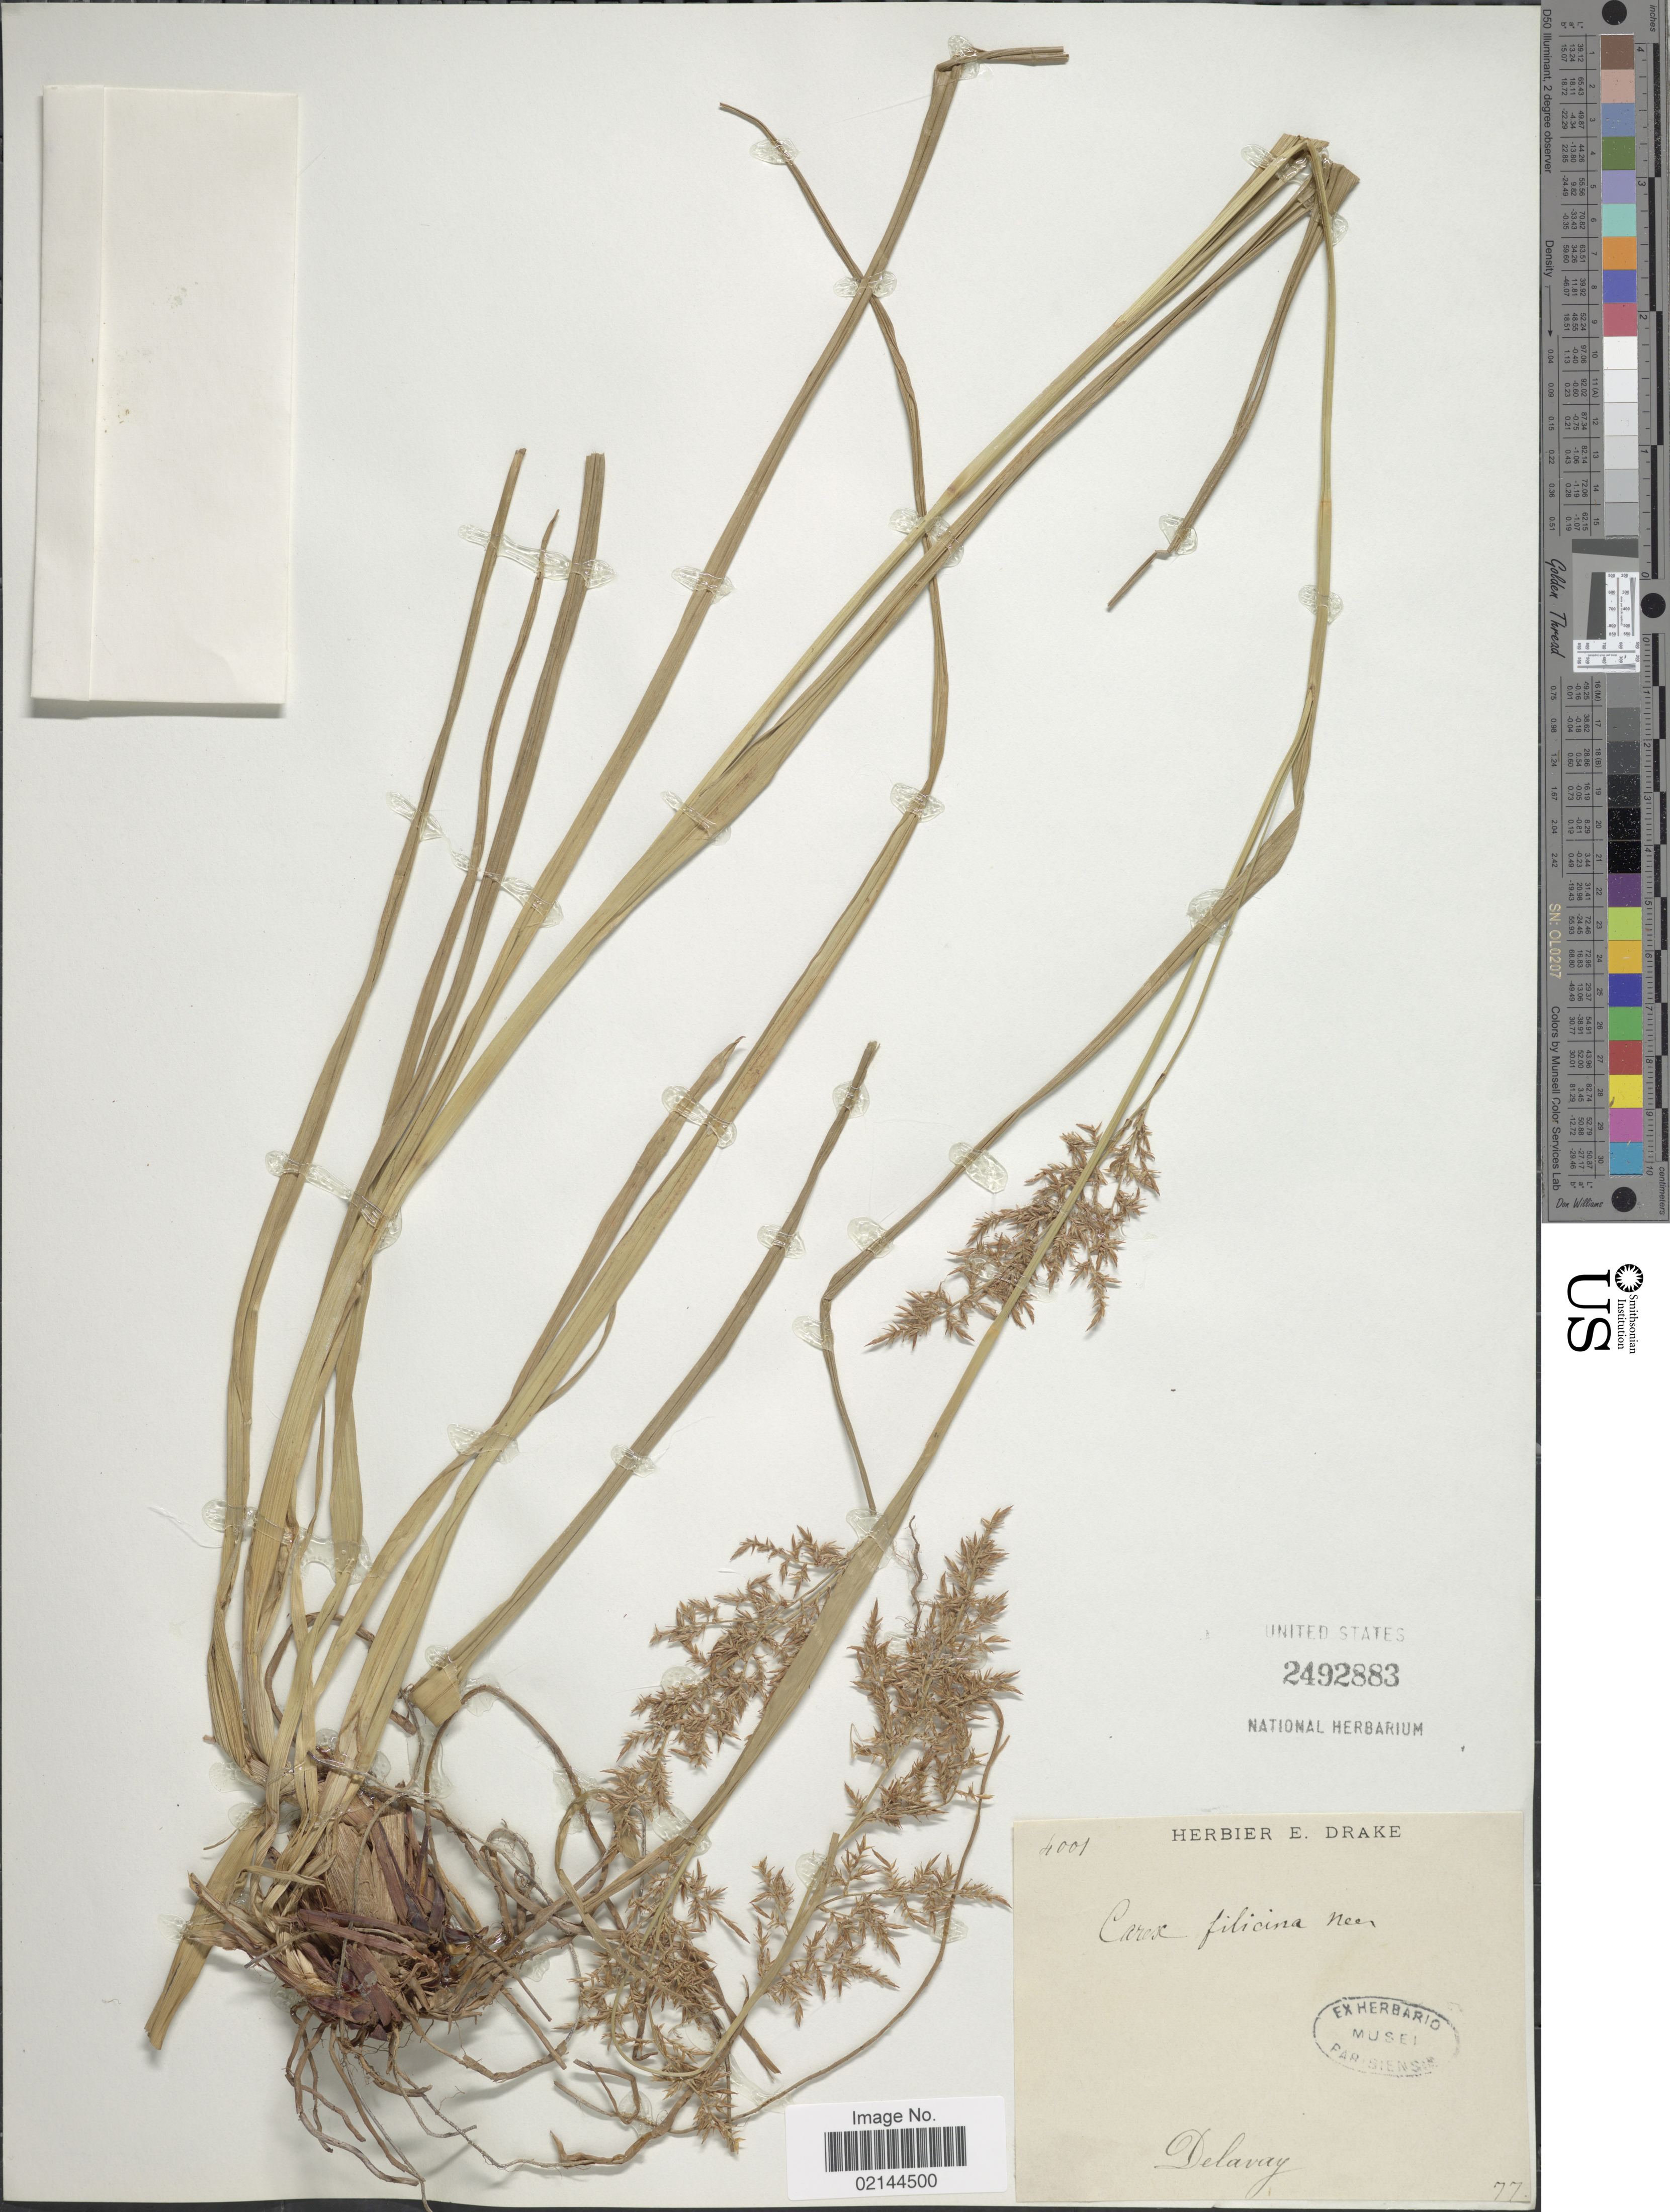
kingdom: Plantae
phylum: Tracheophyta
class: Liliopsida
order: Poales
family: Cyperaceae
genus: Carex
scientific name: Carex filicina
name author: Nees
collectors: Delavay, --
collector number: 4001/77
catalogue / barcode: US 2492883